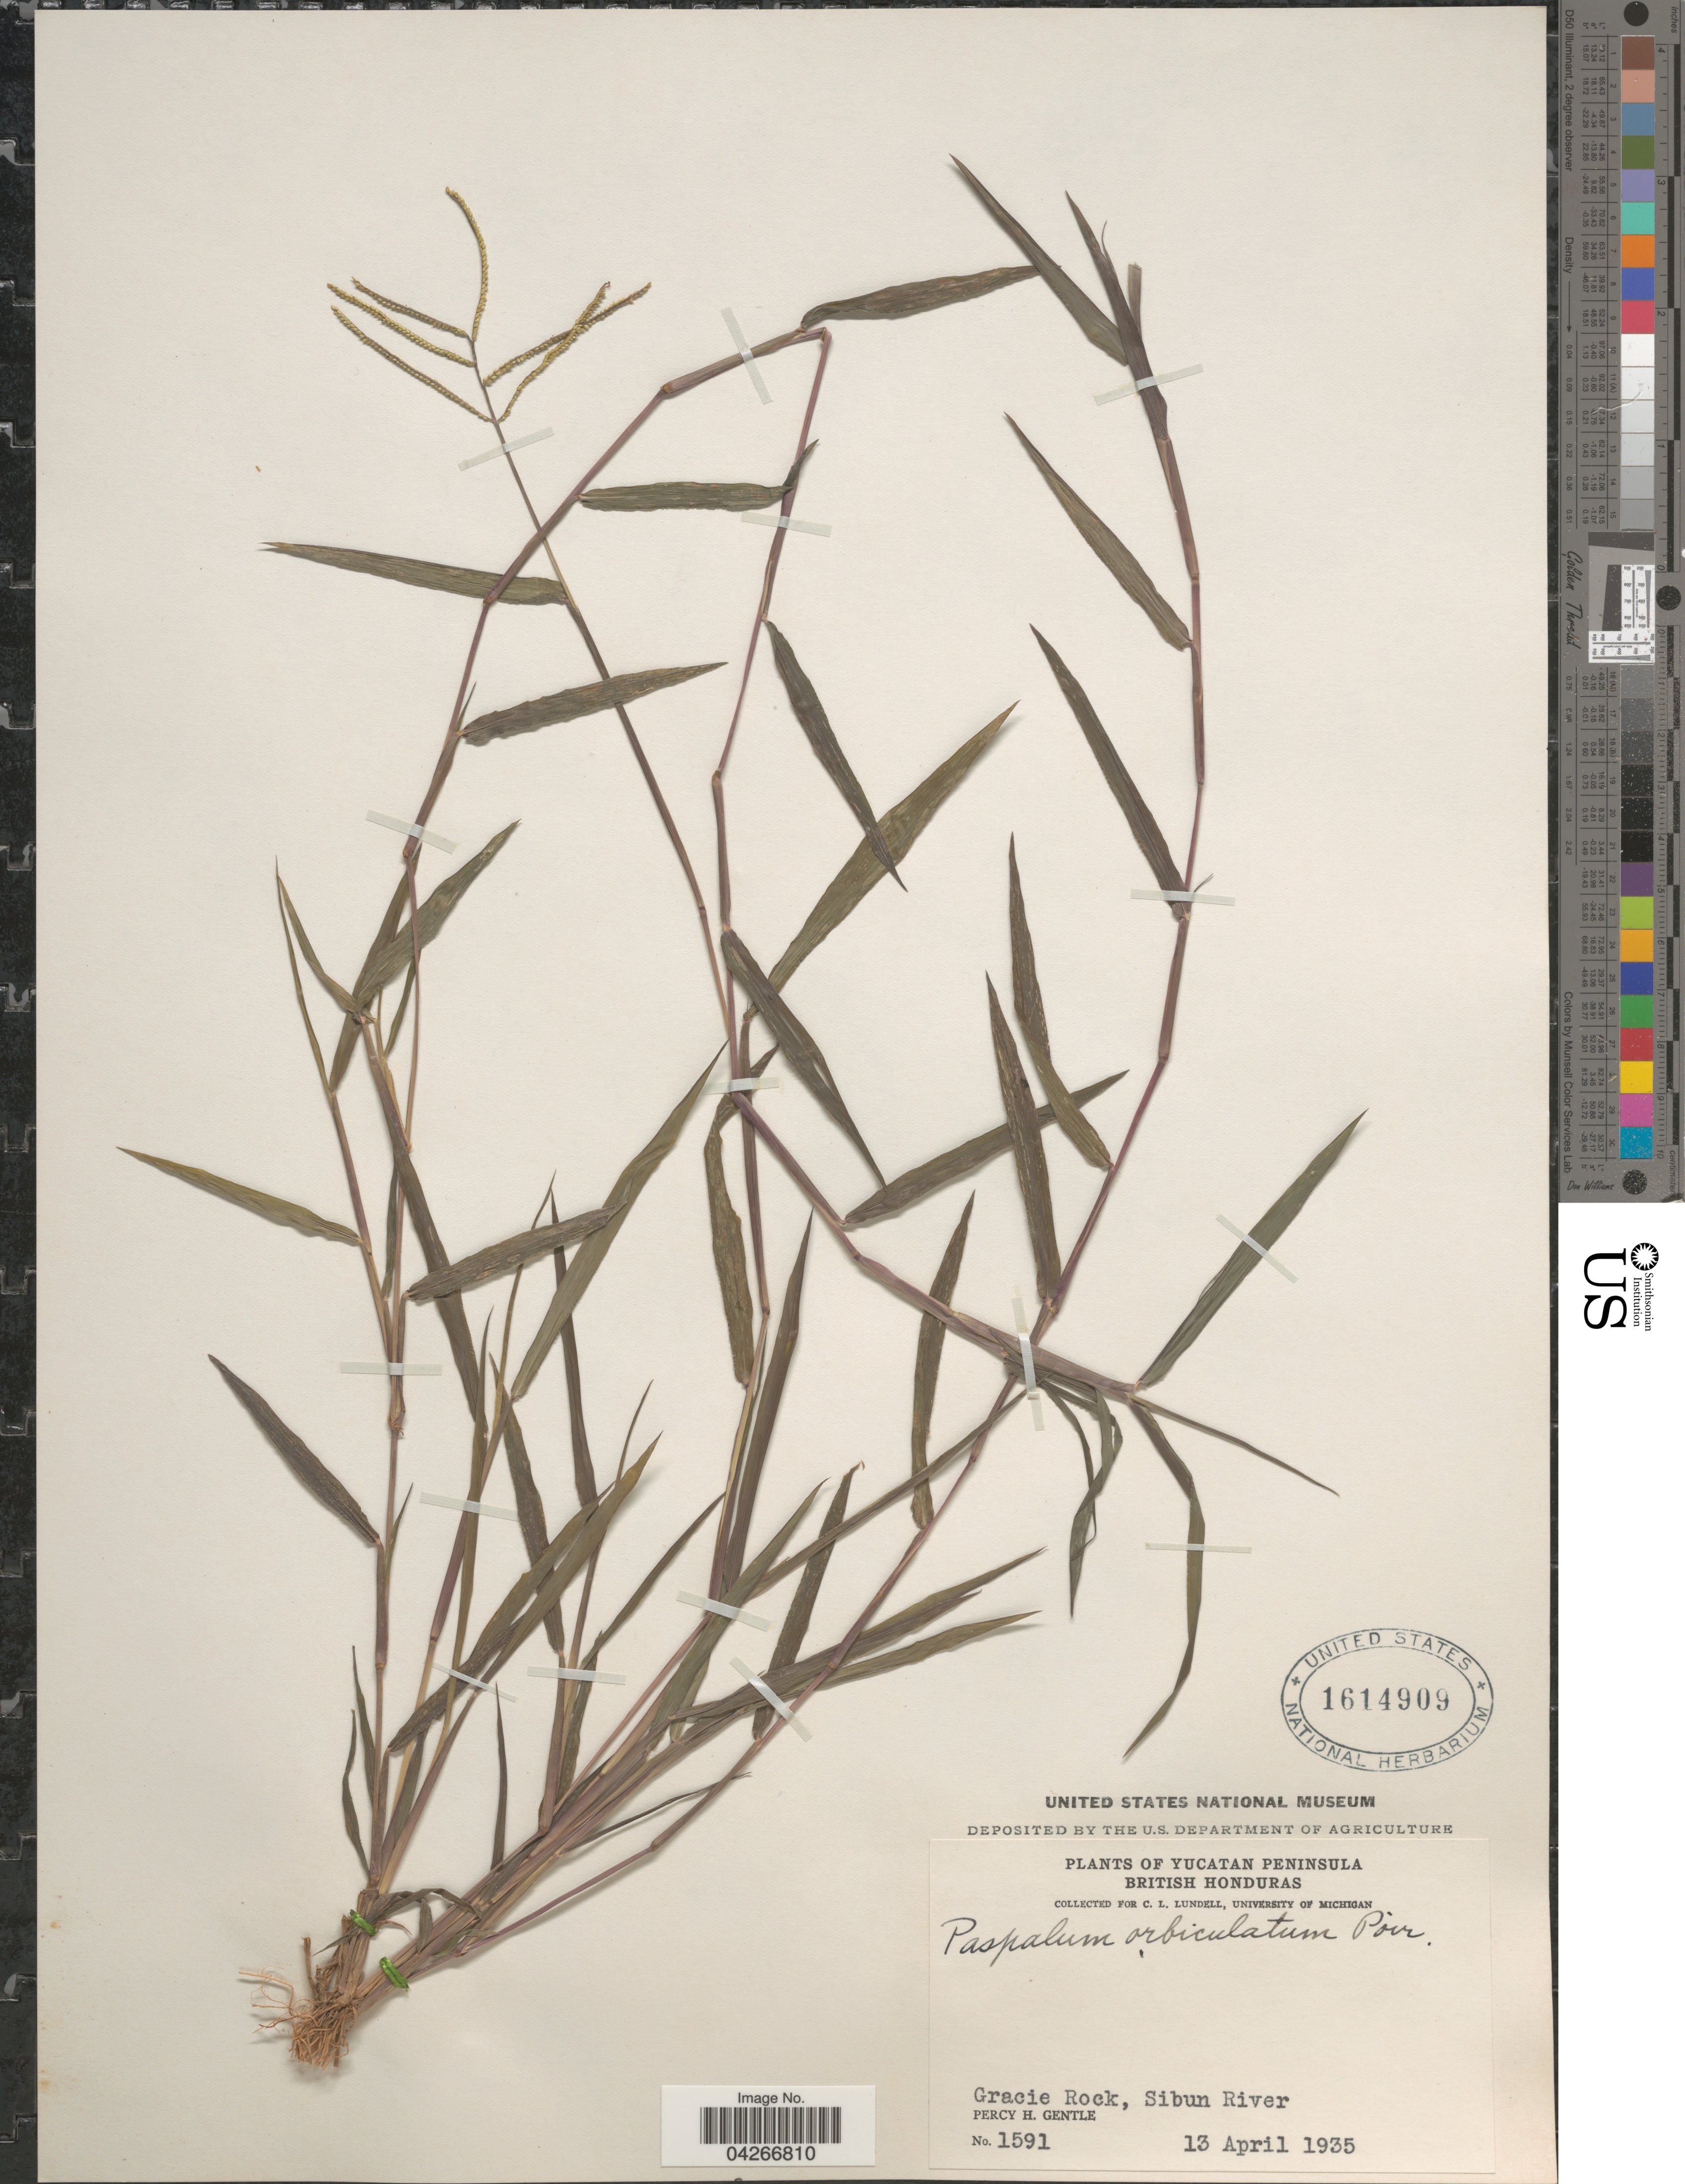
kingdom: Plantae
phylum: Tracheophyta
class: Liliopsida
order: Poales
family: Poaceae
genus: Paspalum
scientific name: Paspalum orbiculatum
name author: Poir. in Lam.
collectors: P. H. Gentle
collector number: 1591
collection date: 1935-04-13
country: Belize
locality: Yucatan Peninsula. British Honduras. Gracie Rock, Sibun River.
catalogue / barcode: US 1614909